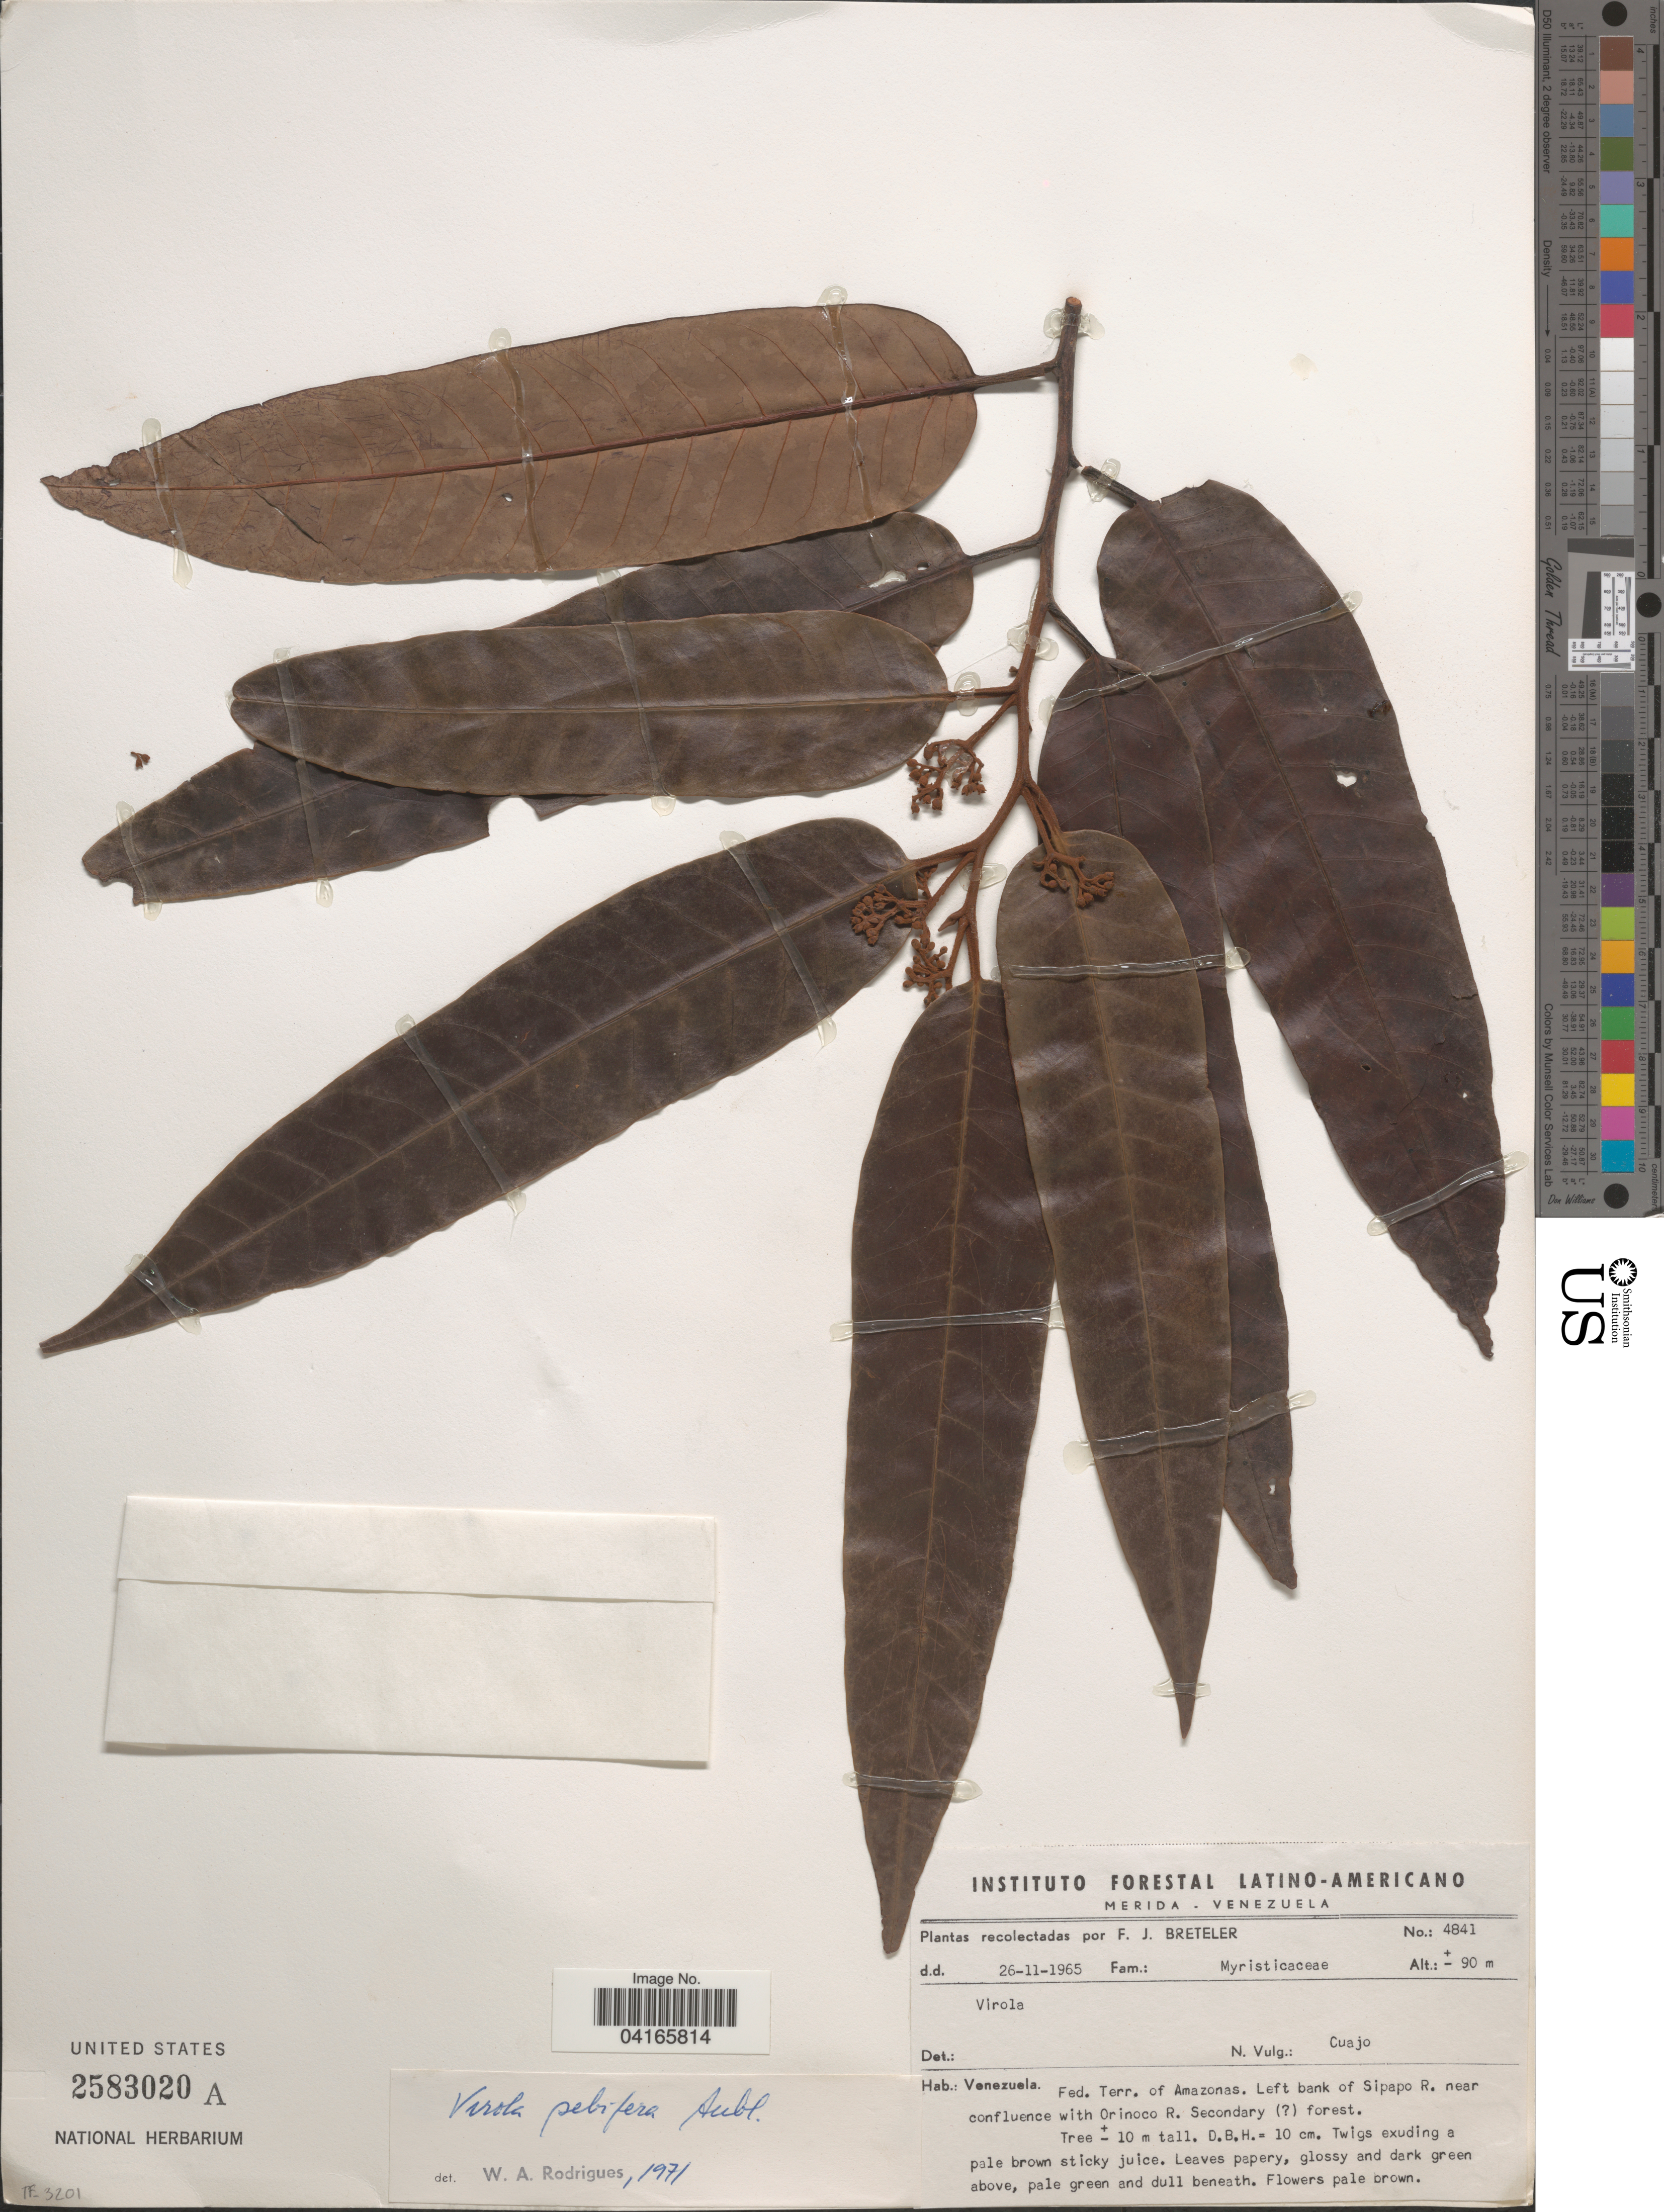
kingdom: Plantae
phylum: Tracheophyta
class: Magnoliopsida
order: Magnoliales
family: Myristicaceae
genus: Virola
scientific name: Virola sebifera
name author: Aubl.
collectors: F. J. Breteler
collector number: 4841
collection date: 1965-11-26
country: Venezuela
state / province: Amazonas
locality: Fed. Terr. of Amazonas. Left bank of Sipapo R. near confluence with Orinoco R. Secondary ( [unsure placement]) forest.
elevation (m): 90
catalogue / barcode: US 2583020A